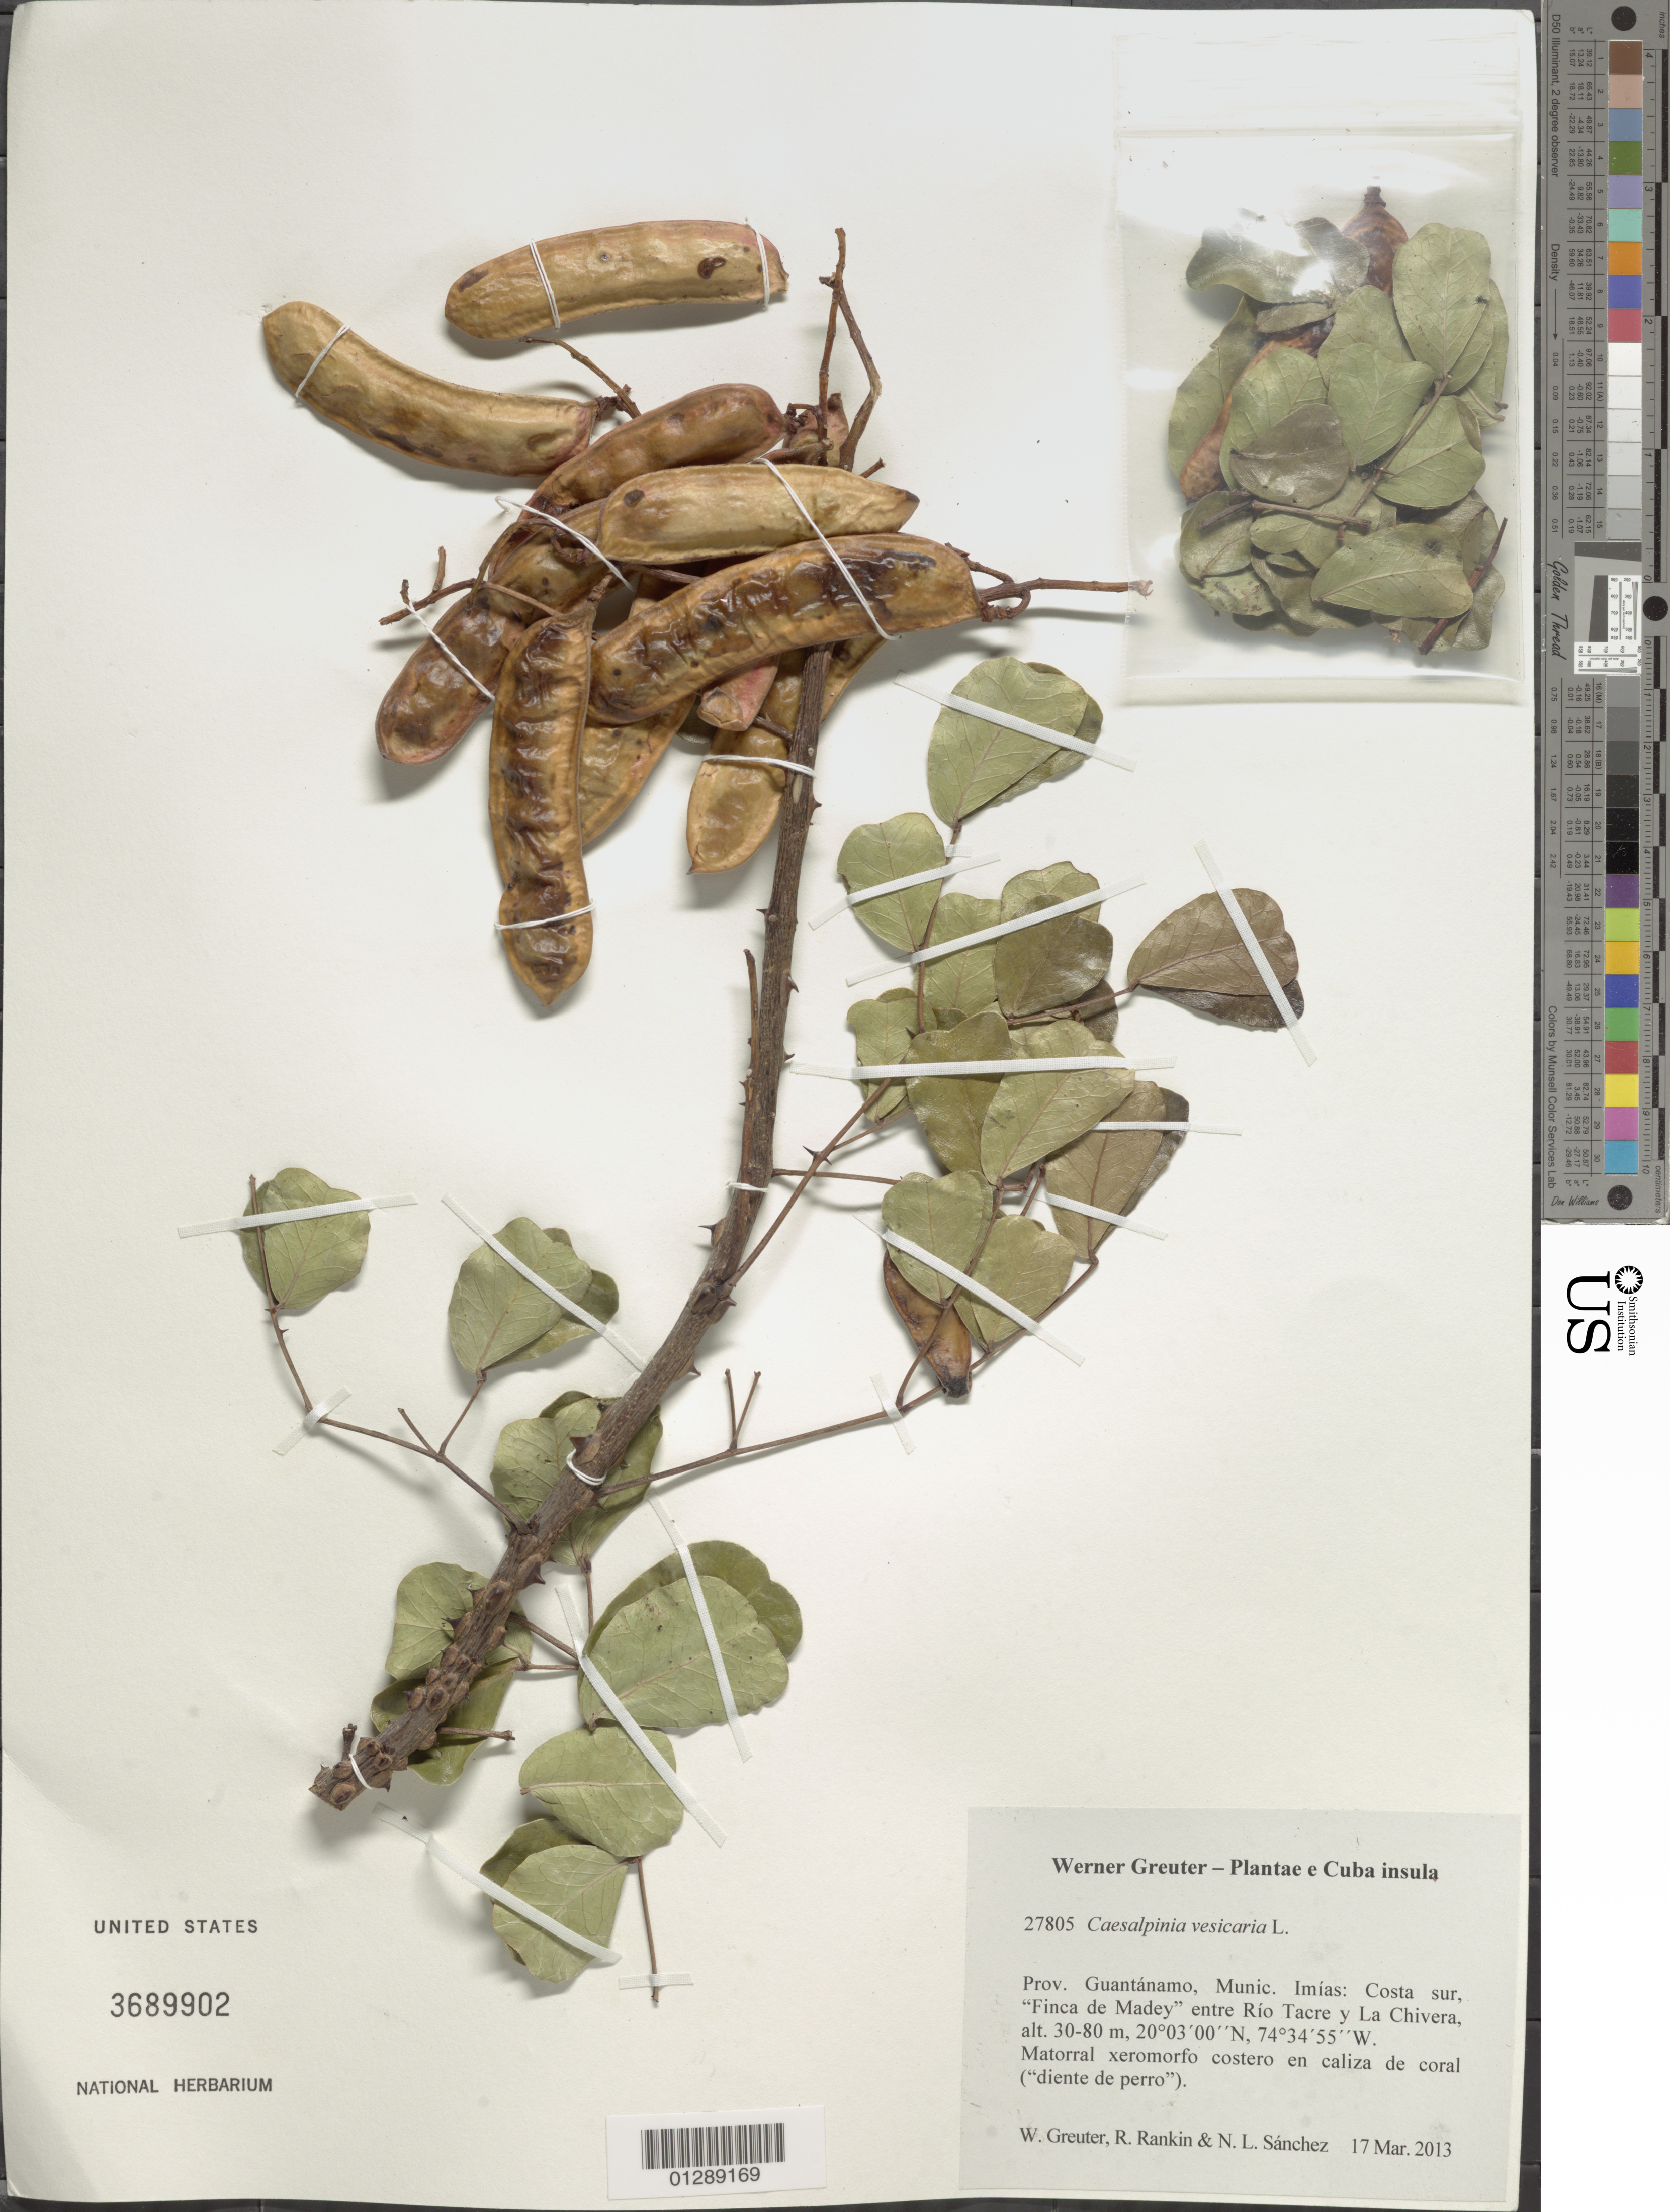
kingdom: Plantae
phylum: Tracheophyta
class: Magnoliopsida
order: Fabales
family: Fabaceae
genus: Tara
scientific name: Tara vesicaria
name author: (L.) Molinari et al.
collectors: W. R. Greuter, R. Rankin Rodriguez & N. Sanchez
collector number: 27805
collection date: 2013-03-17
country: Cuba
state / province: Guantanamo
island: Cuba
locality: Munic. Imías: Costa sur "Finca de Madey" entre Río Tacre y La Chivera.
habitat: Matorral xeromorfo costero en caliza de coral ("diente de perro").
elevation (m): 30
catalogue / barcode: US 3689902